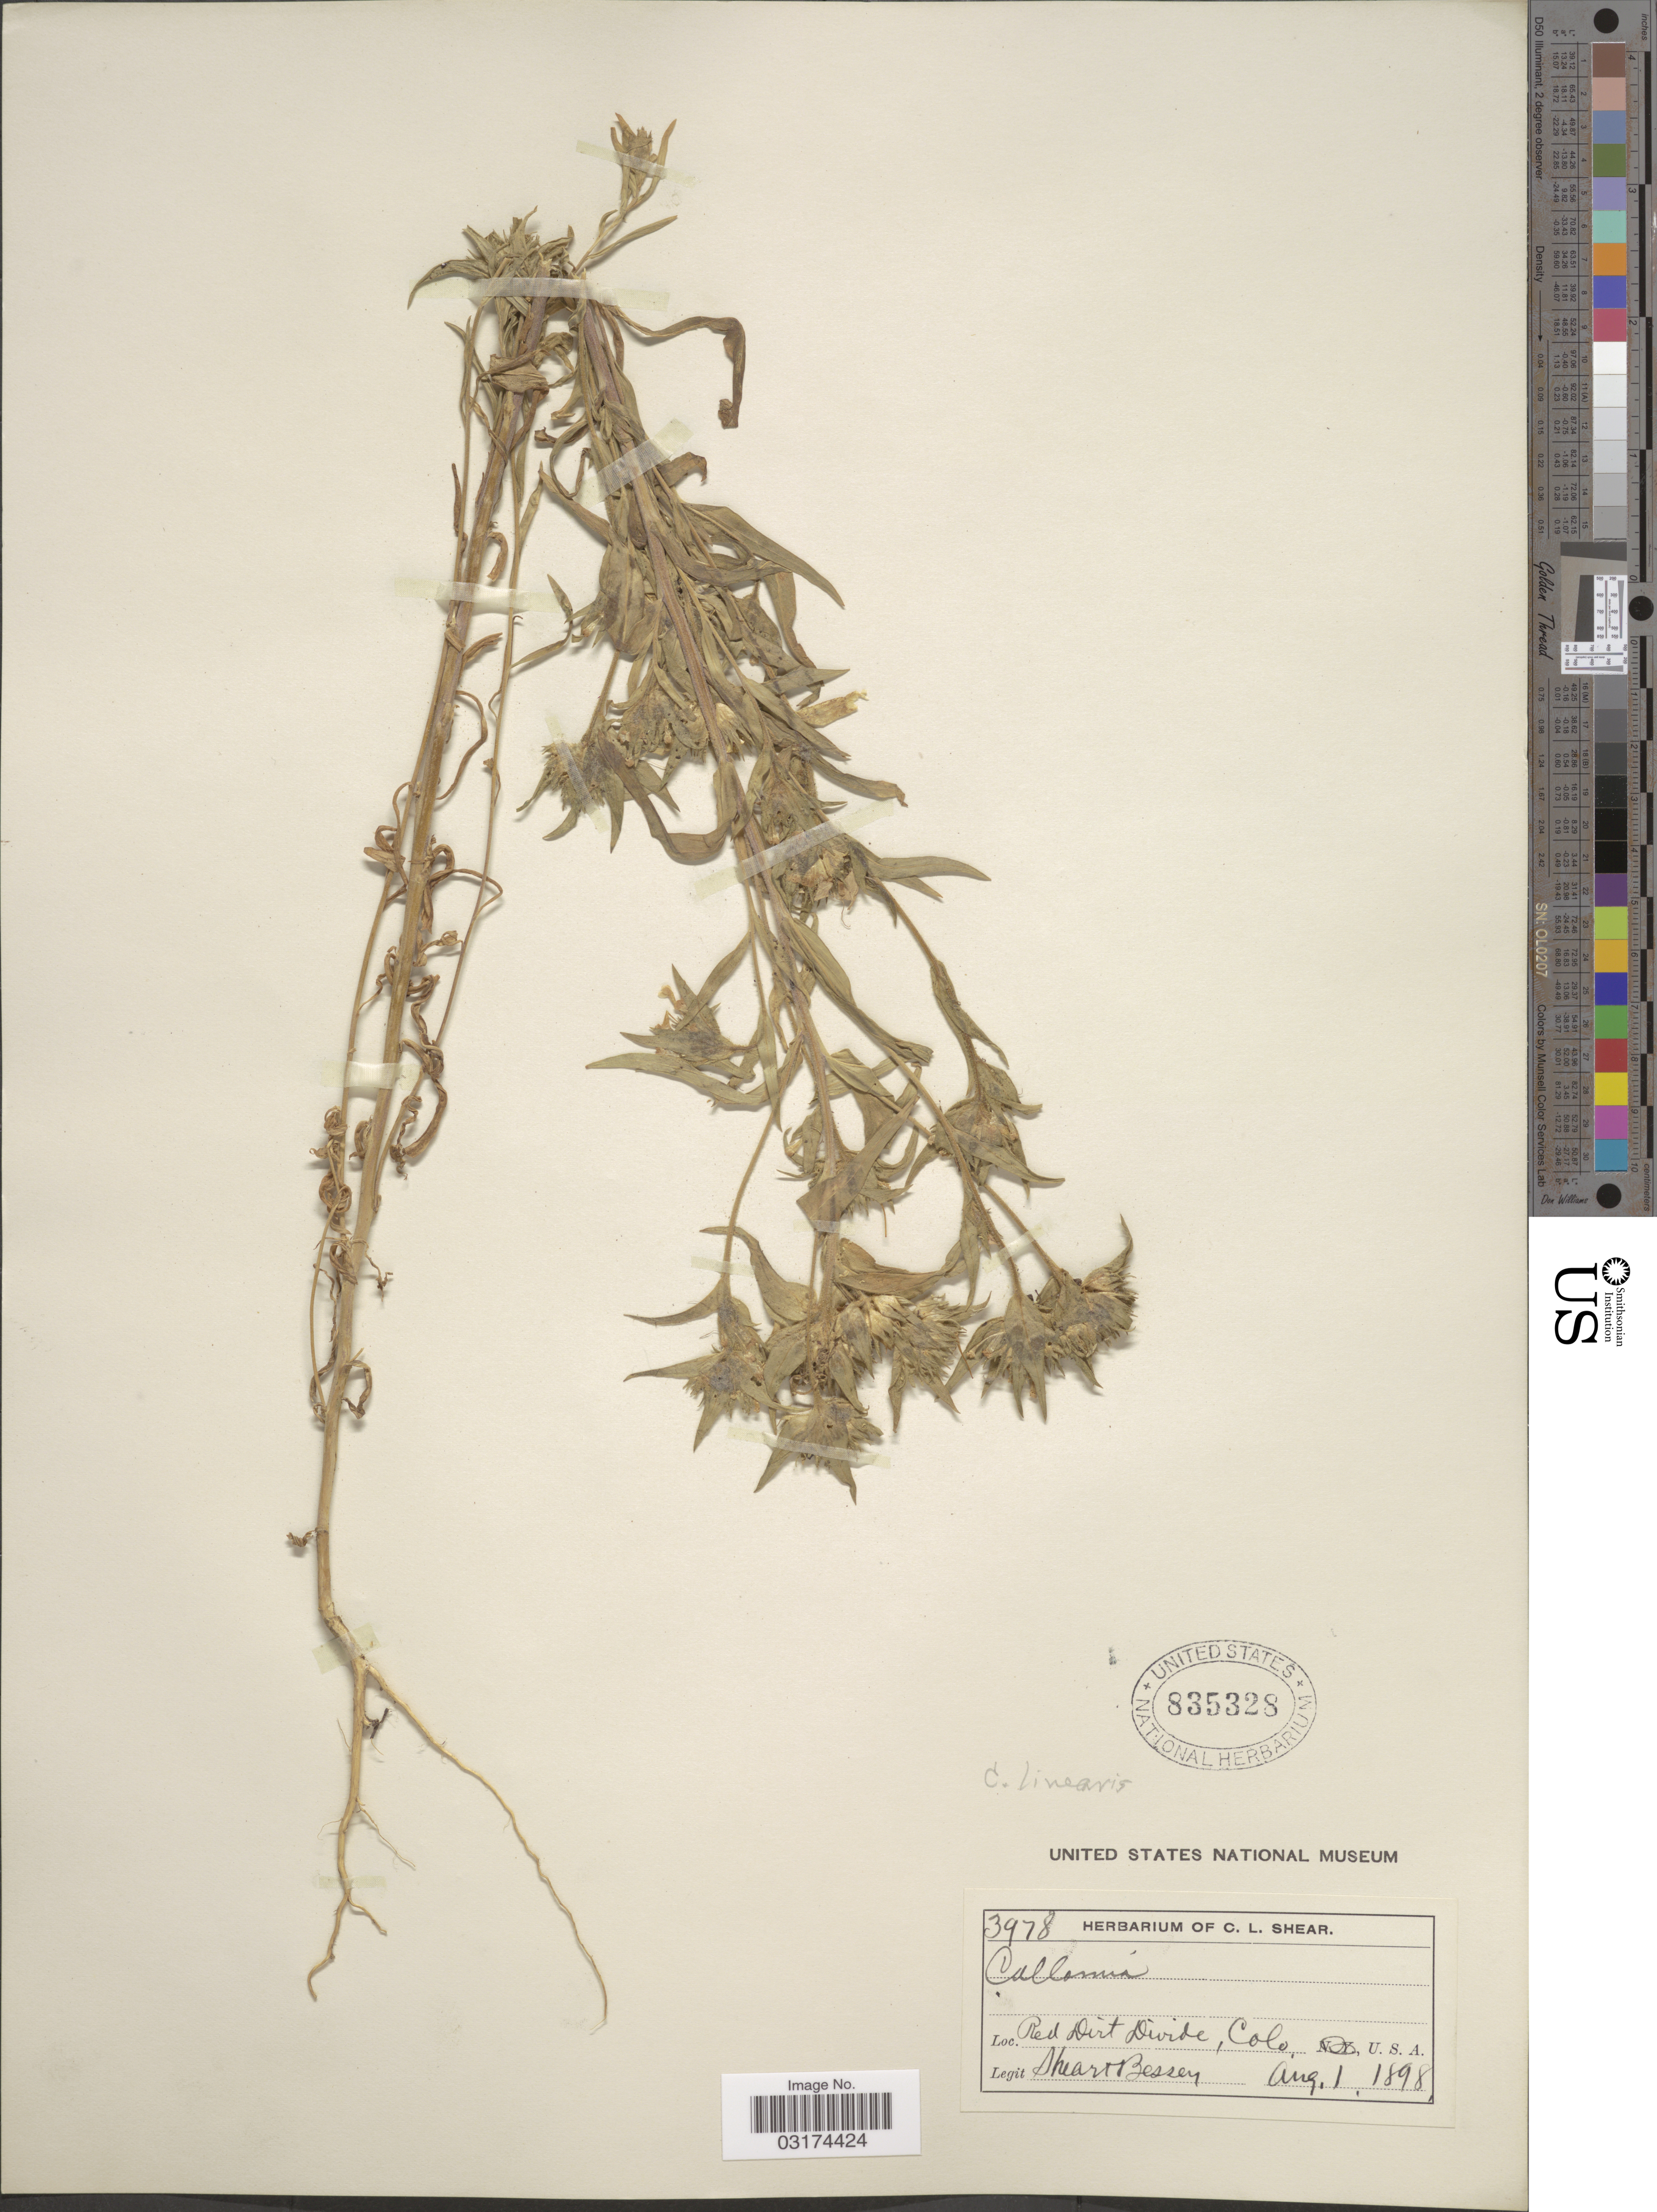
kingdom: Plantae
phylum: Tracheophyta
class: Magnoliopsida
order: Ericales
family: Polemoniaceae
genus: Collomia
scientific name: Collomia linearis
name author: Nutt.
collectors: C. L. Shear & -. Bessey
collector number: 3978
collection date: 1898-08-01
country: United States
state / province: Colorado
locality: Red Dirt Divide.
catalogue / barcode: US 835328